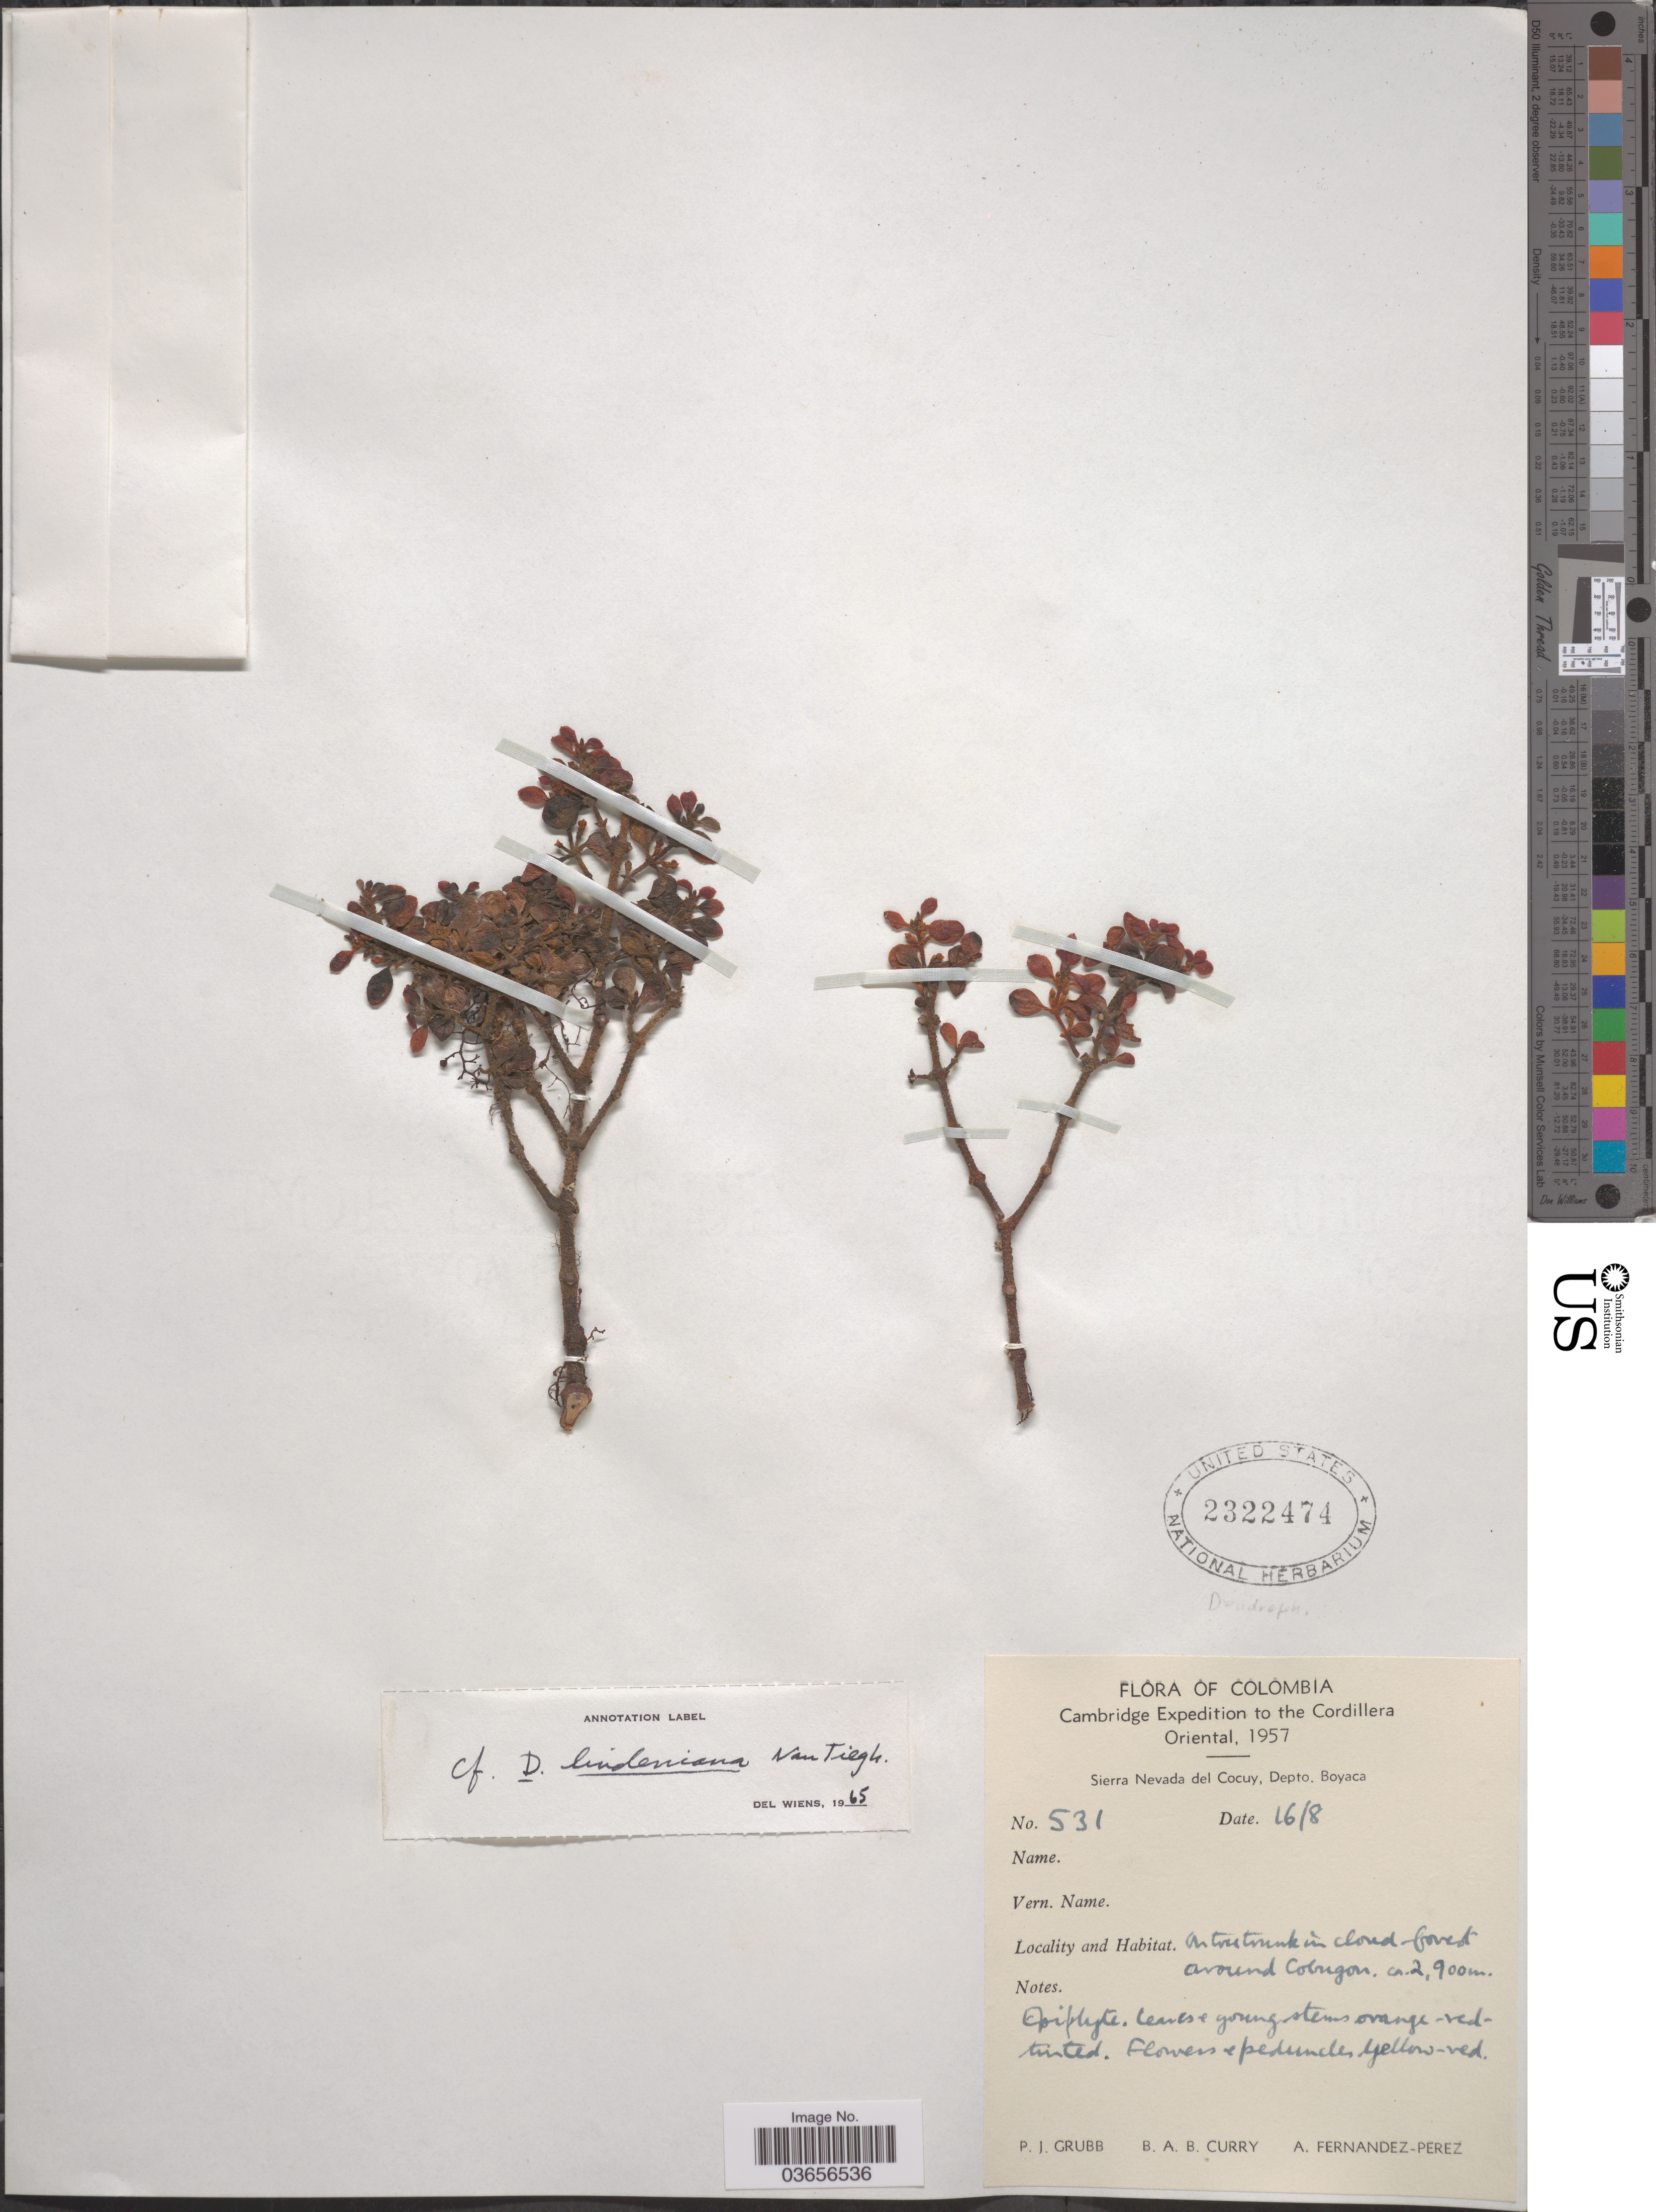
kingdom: Plantae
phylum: Tracheophyta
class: Magnoliopsida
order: Santalales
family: Viscaceae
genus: Dendrophthora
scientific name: Dendrophthora lindeniana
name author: Tiegh.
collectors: P. J. Grubb, B. A. B. Curry & A. Fernández-Pérez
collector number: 531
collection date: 1957-08-16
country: Colombia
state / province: Boyacá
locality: Cordillera Oriental. Sierra Nevada del Cocuy, Depto. Boyaca. On tree trunk in cloud forest around Cobugon.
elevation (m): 2900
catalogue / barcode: US 2322474